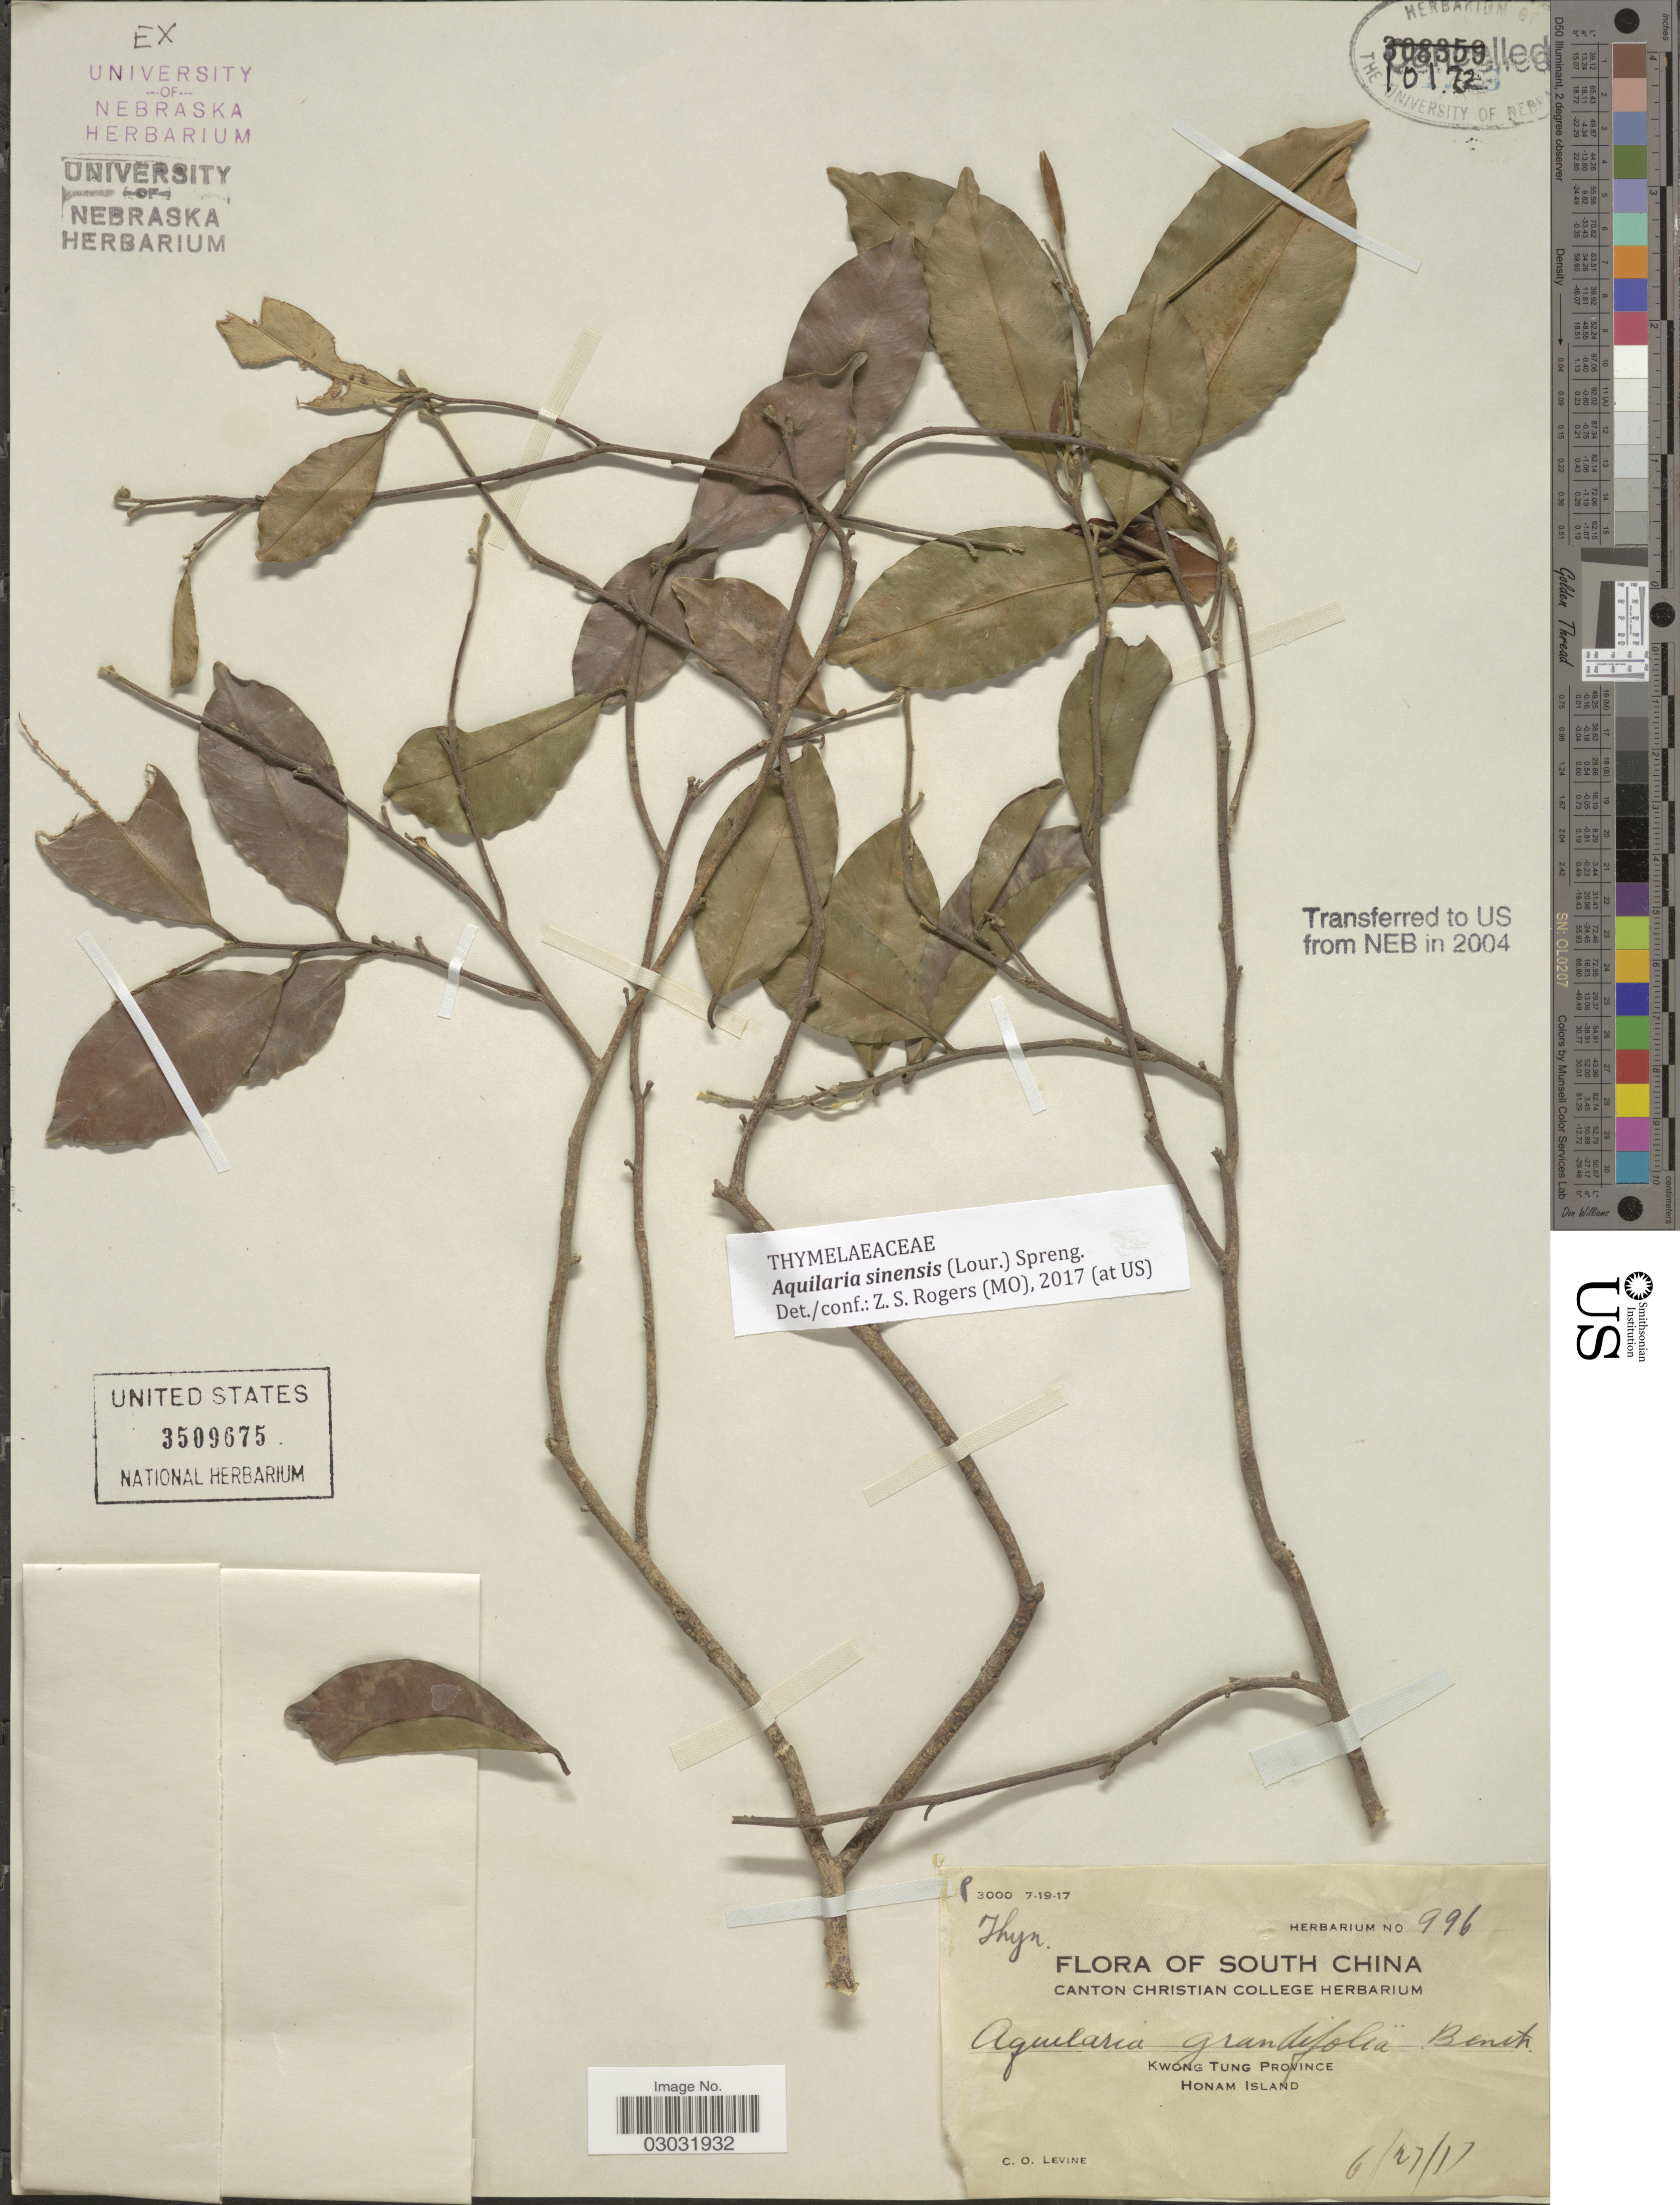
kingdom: Plantae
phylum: Tracheophyta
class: Magnoliopsida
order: Malvales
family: Thymelaeaceae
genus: Aquilaria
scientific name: Aquilaria sinensis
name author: (Lour.) Spreng.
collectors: C. O. Levine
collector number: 996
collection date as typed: Transcribed d/m/y: 27/6/17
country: China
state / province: Guangdong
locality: Kwong Tung Province. Honam Island. South China.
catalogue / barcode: US 3509675